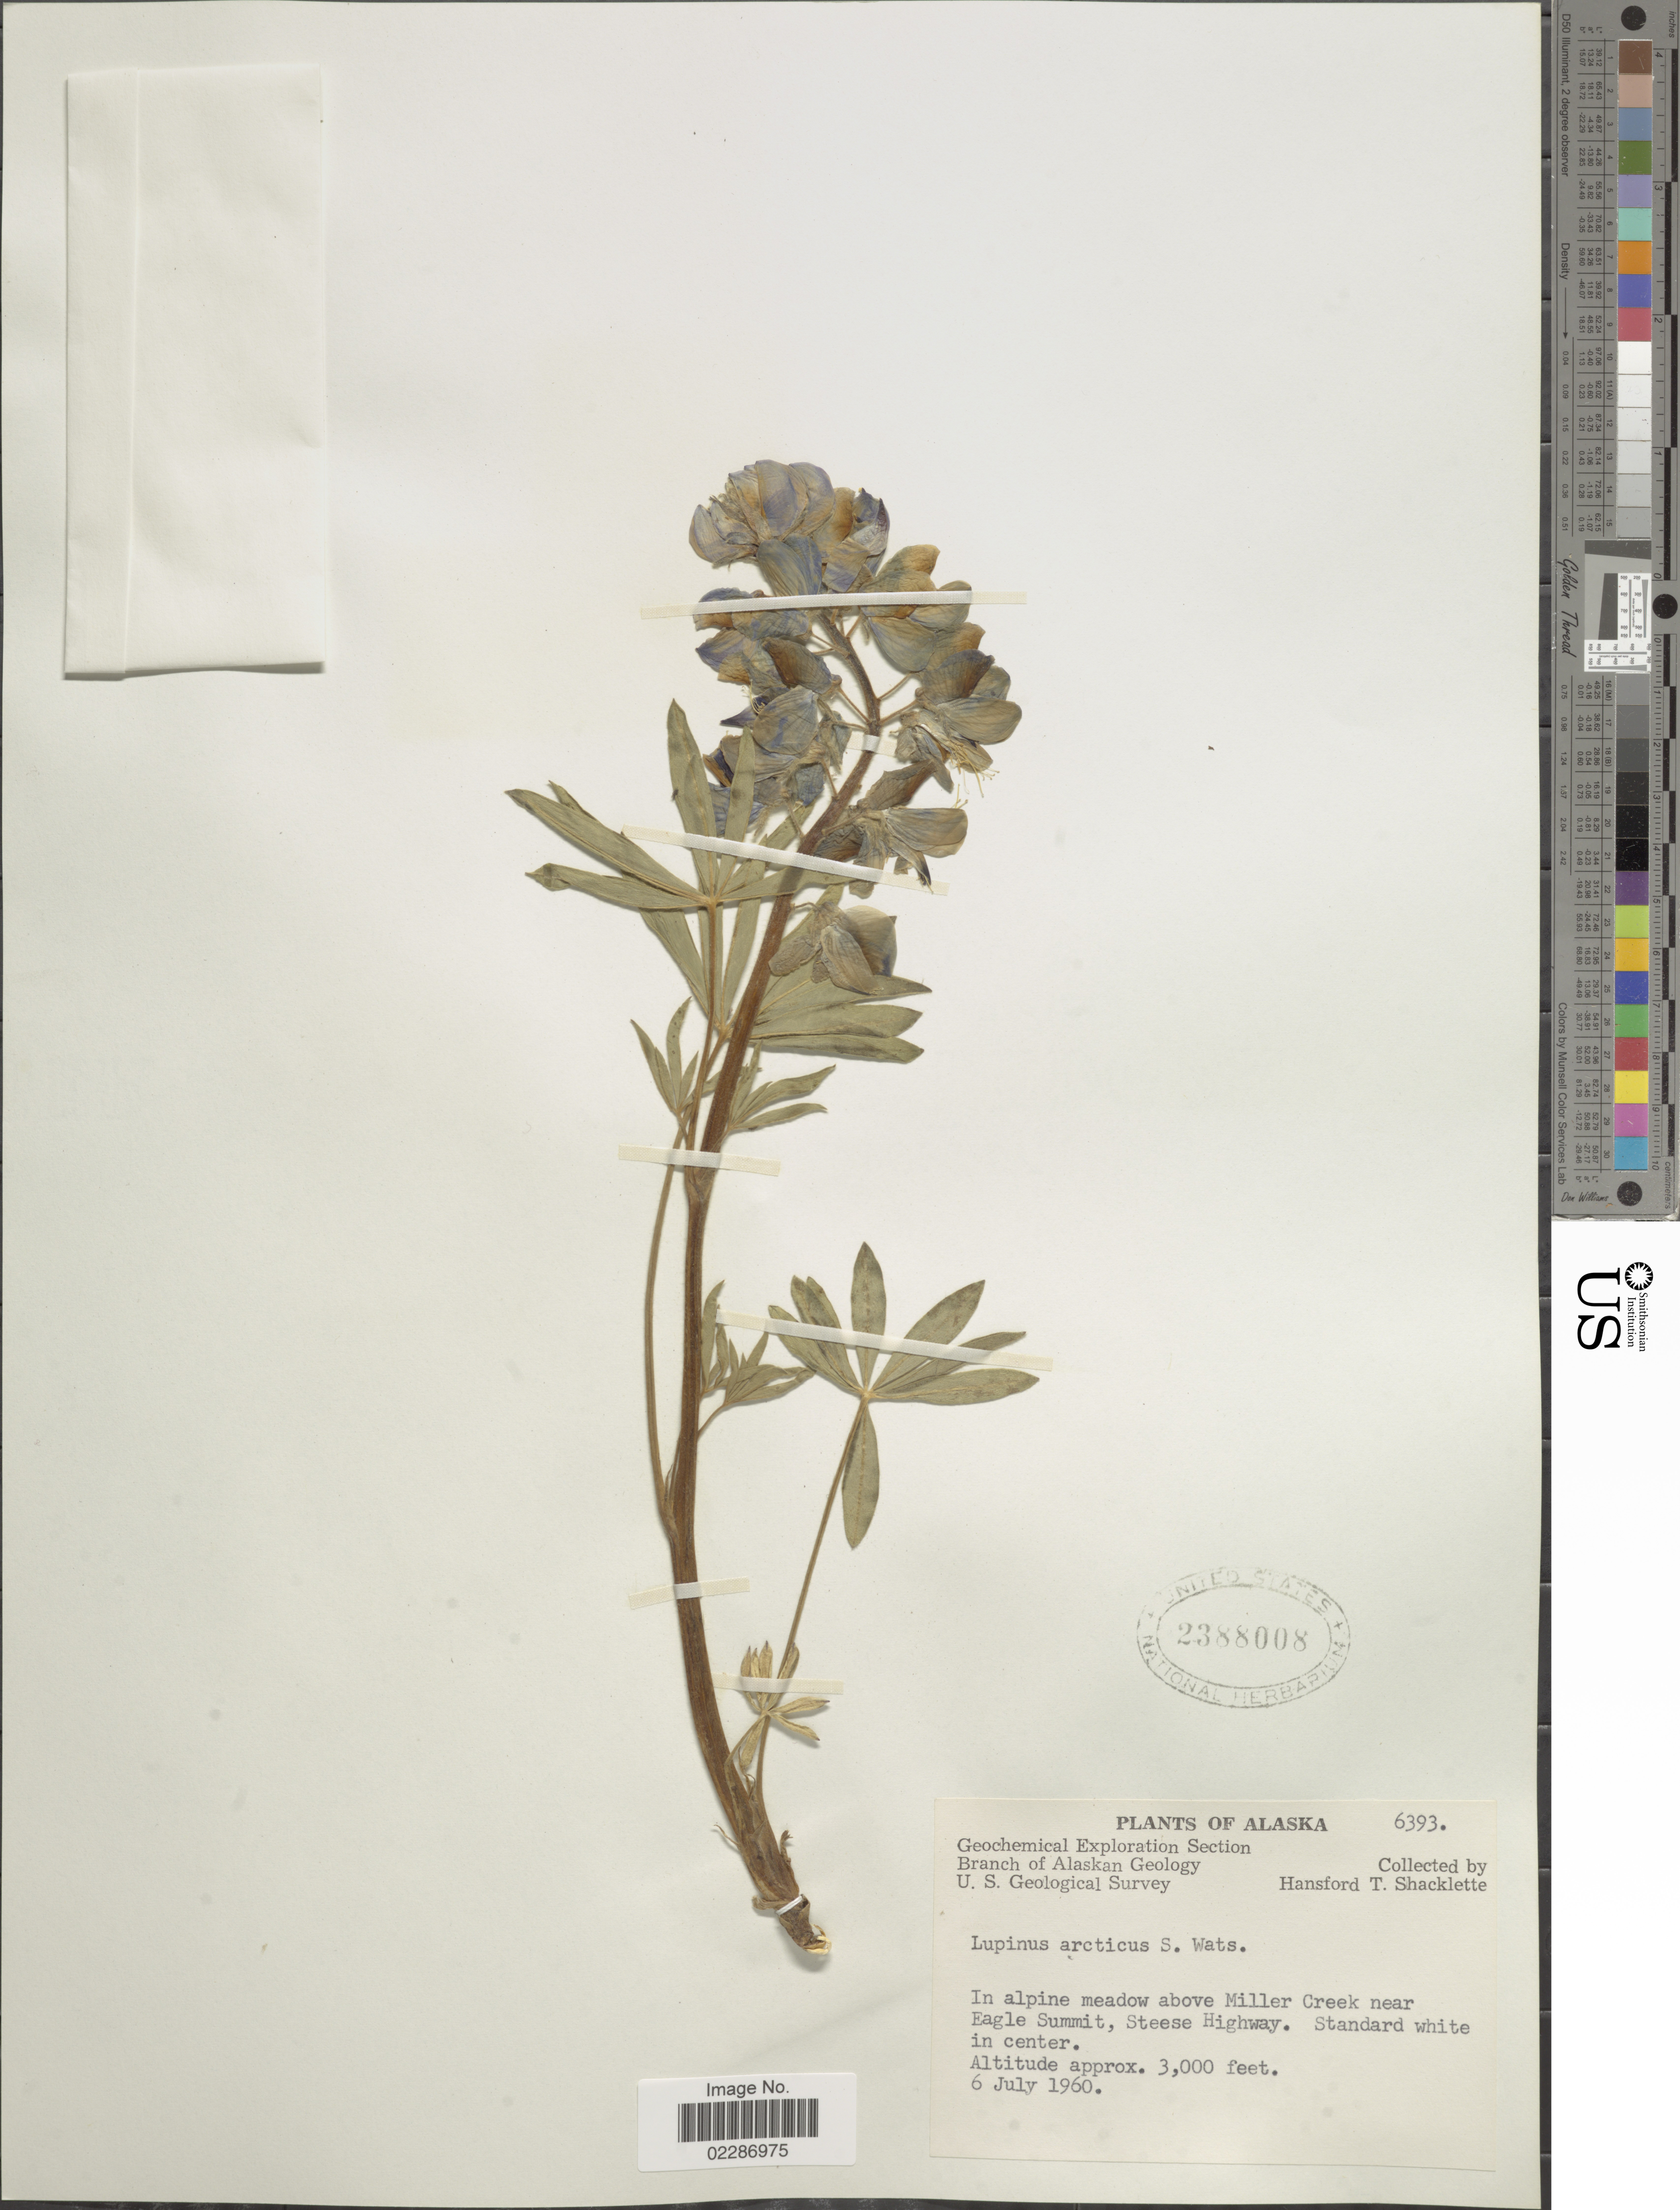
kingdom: Plantae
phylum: Tracheophyta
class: Magnoliopsida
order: Fabales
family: Fabaceae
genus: Lupinus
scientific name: Lupinus arcticus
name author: S. Watson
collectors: H. Shacklette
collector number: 6393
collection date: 1960-07-06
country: United States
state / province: Alaska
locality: In alpine meadow above Miller Creek near Eagle Summit, Steese Highway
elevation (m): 914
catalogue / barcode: US 2388008